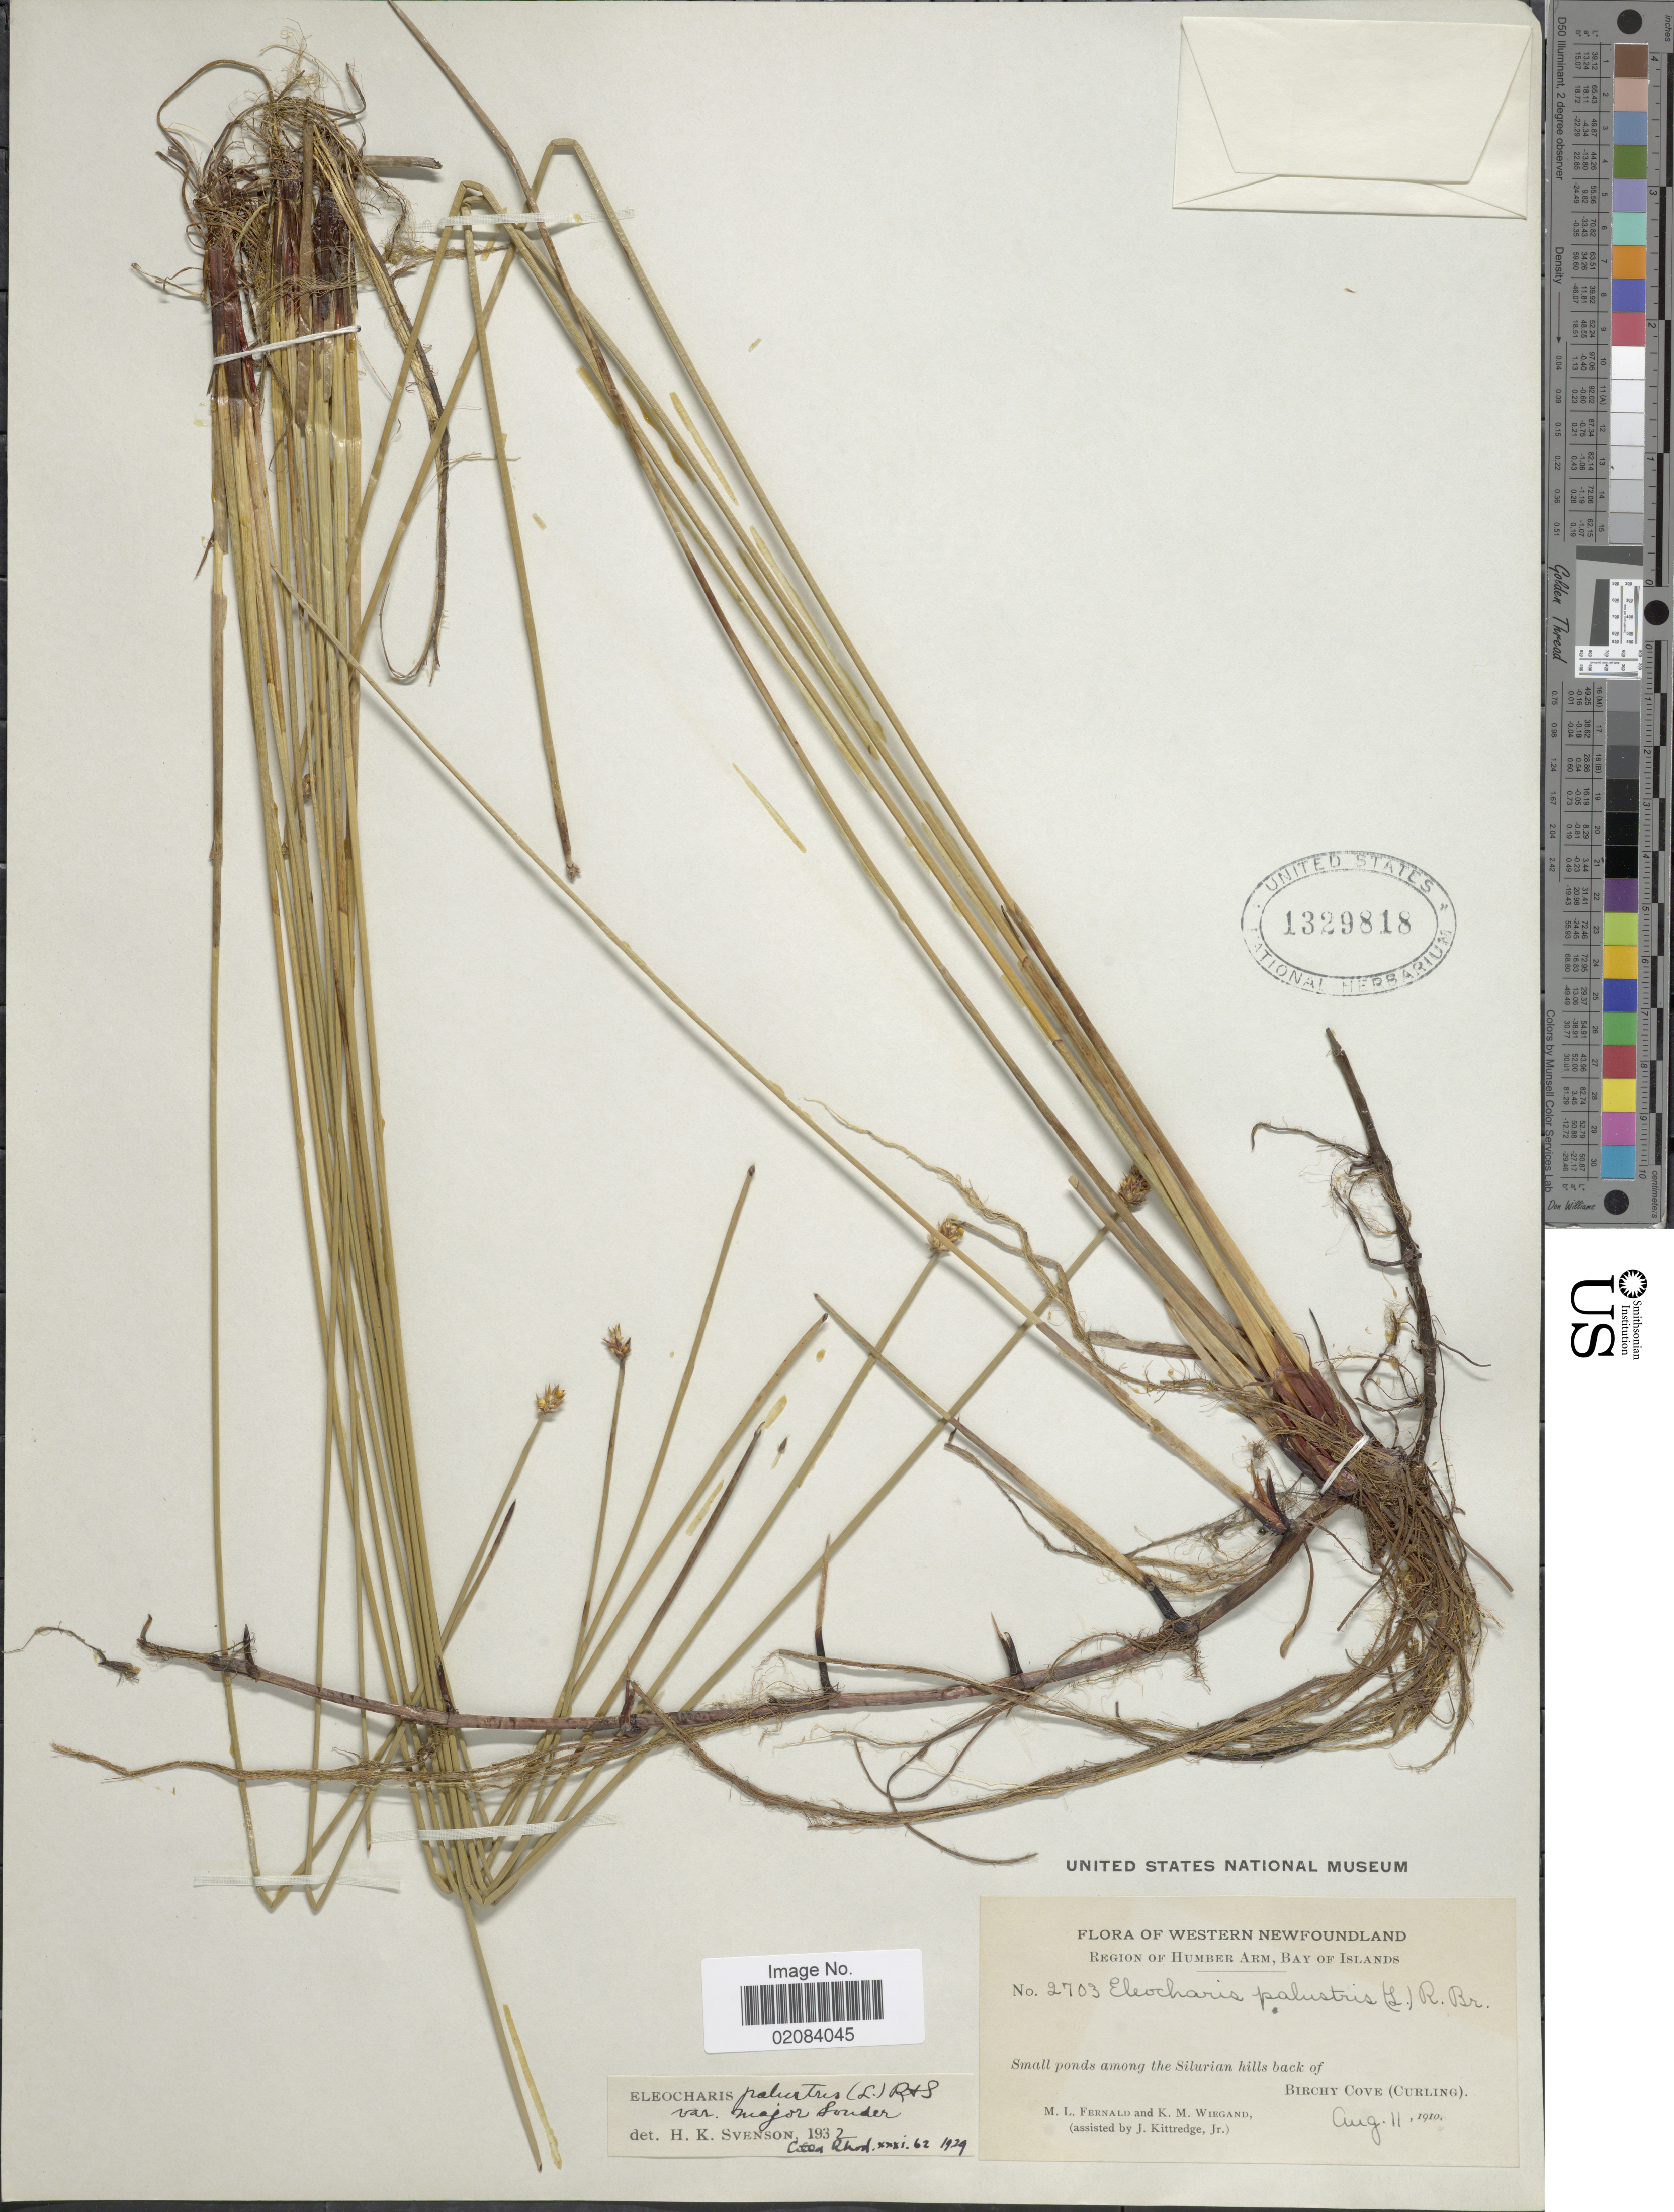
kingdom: Plantae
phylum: Tracheophyta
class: Liliopsida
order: Poales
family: Cyperaceae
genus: Eleocharis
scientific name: Eleocharis palustris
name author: (L.) Roem. & Schult.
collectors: M. L. Fernald, K. M. Wiegand & J. Kittredge Jr.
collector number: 2703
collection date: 1910-08-11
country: Canada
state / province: Newfoundland and Labrador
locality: Western Newfoundland. Region of Humber Arm, Bay of Islands. Small ponds among the Silurian hills back of Birchy Cove (Curling).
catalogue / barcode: US 1329818